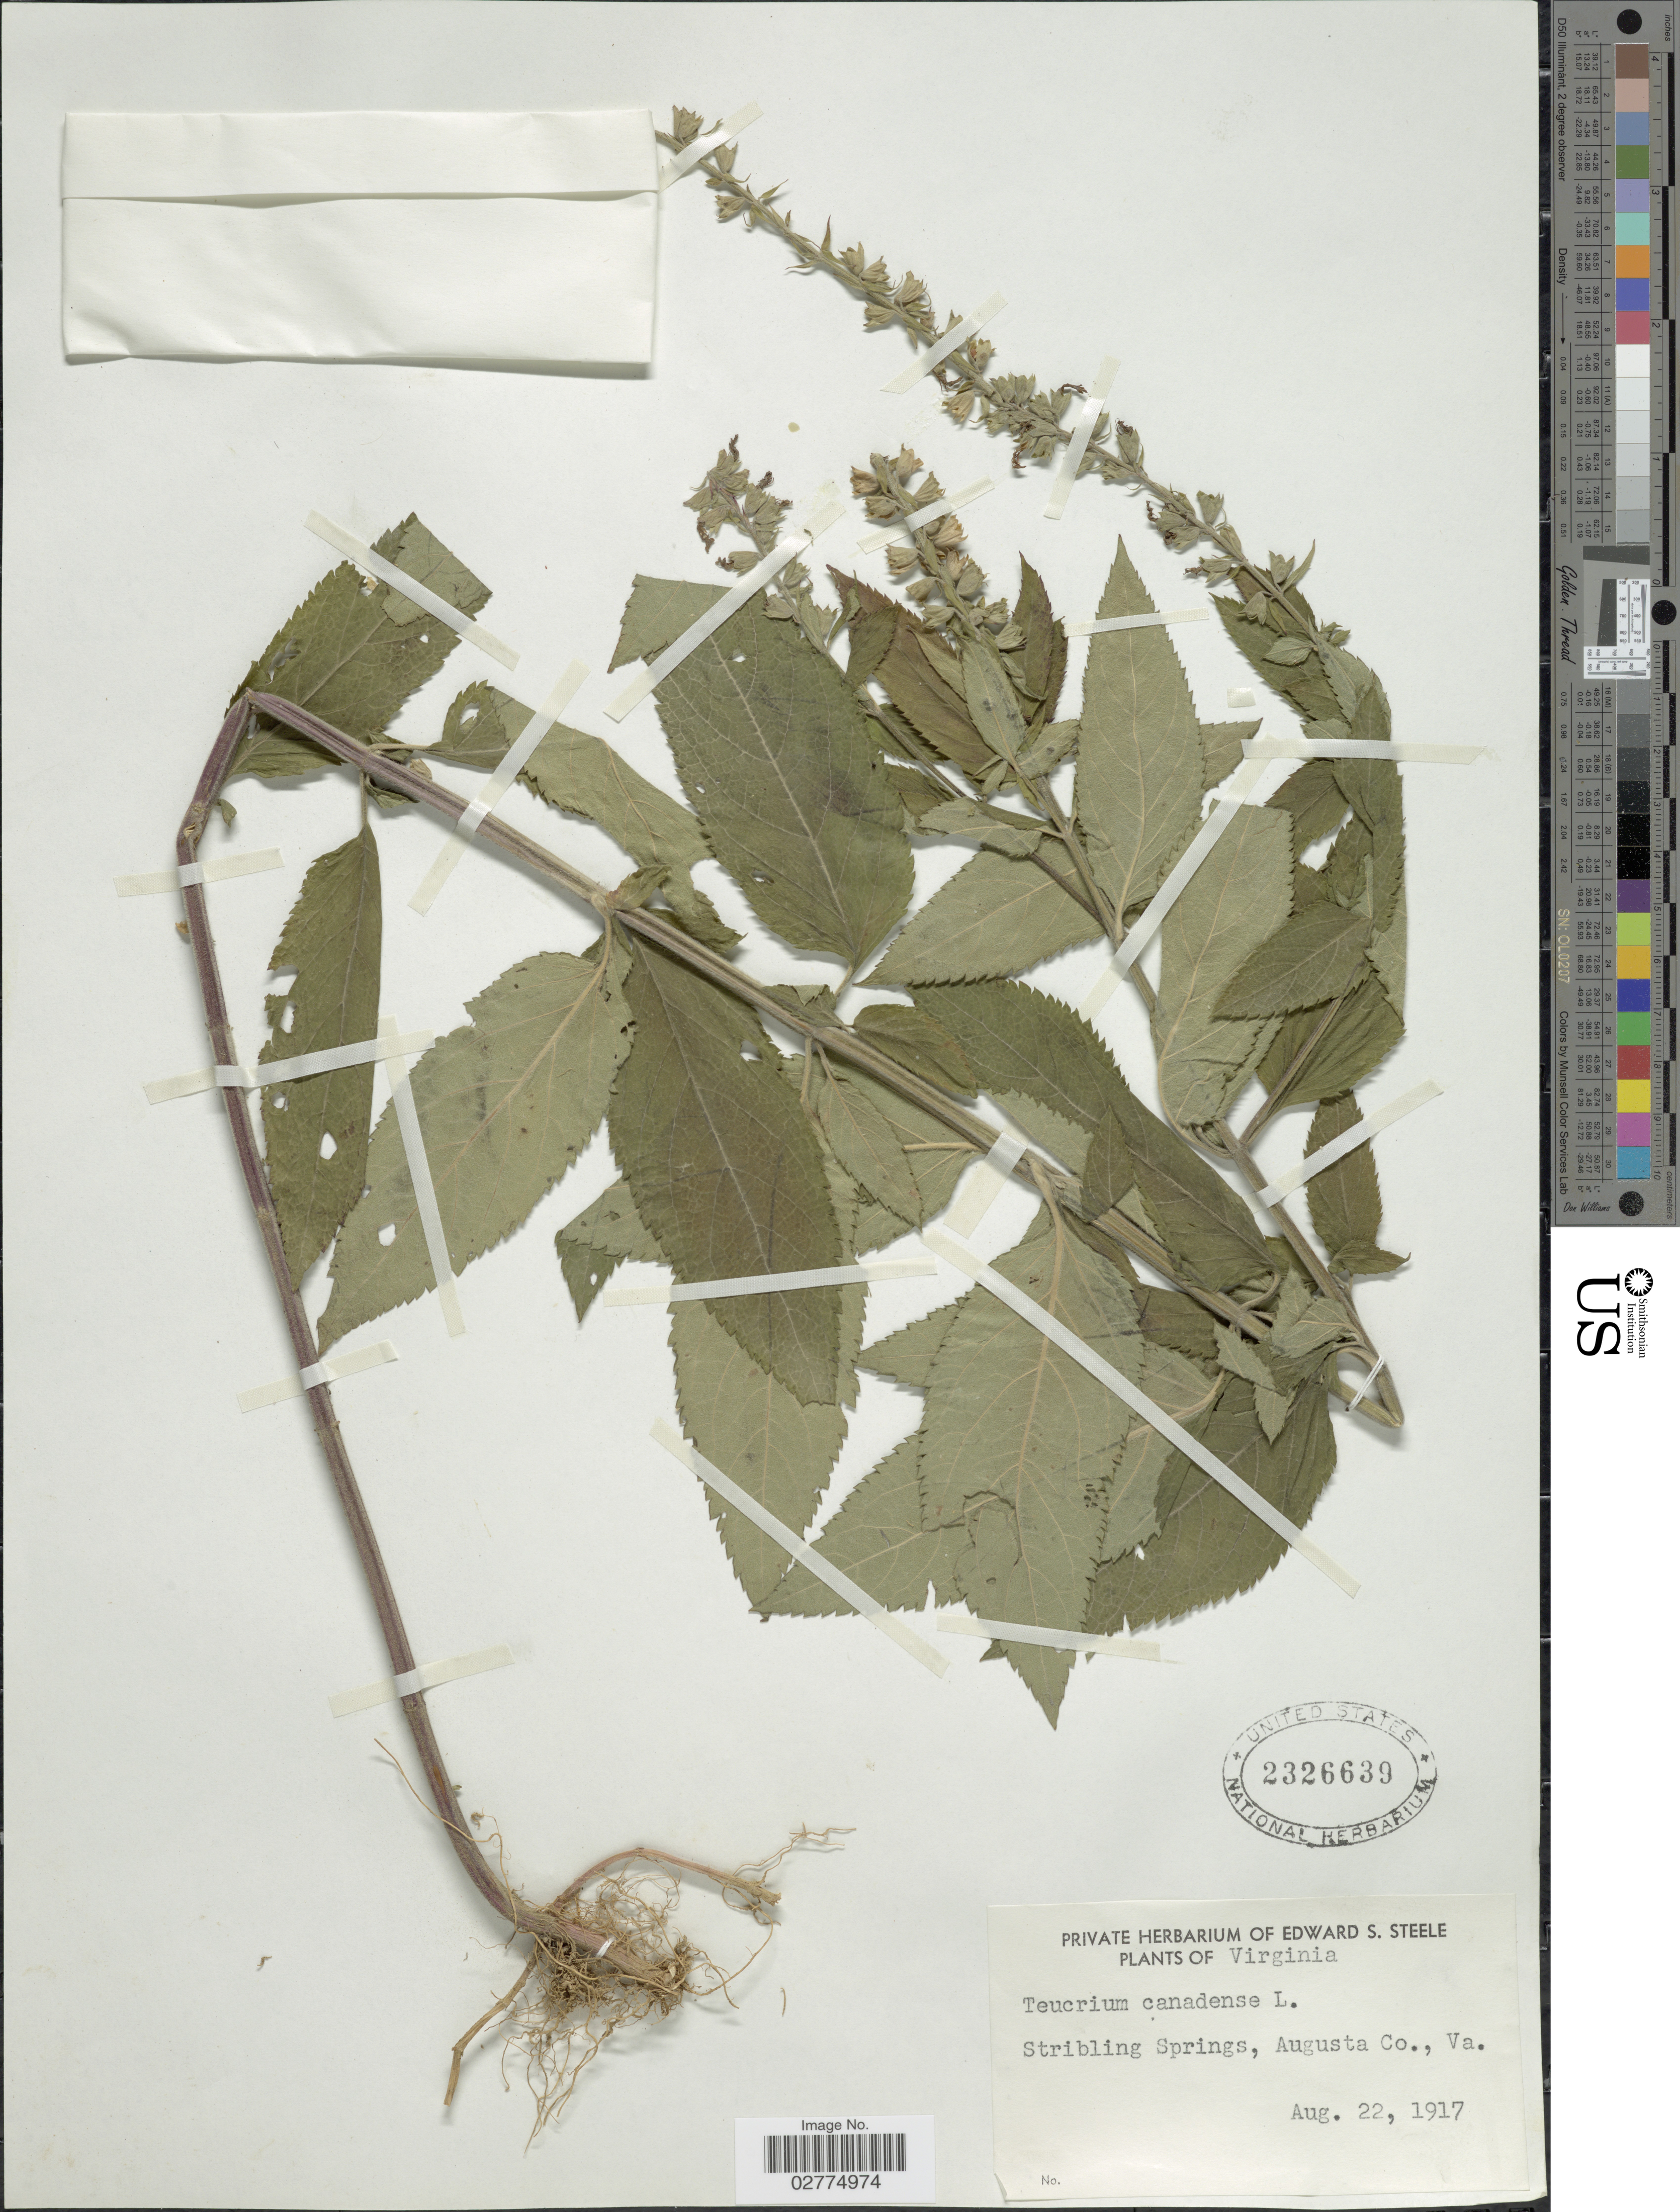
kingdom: Plantae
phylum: Tracheophyta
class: Magnoliopsida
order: Lamiales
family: Lamiaceae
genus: Teucrium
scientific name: Teucrium canadense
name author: L.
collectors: ex herb. Edward S. Steele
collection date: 1917-08-22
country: United States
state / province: Virginia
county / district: Augusta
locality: Stribling Springs, Augusta Co.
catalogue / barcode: US 2326639